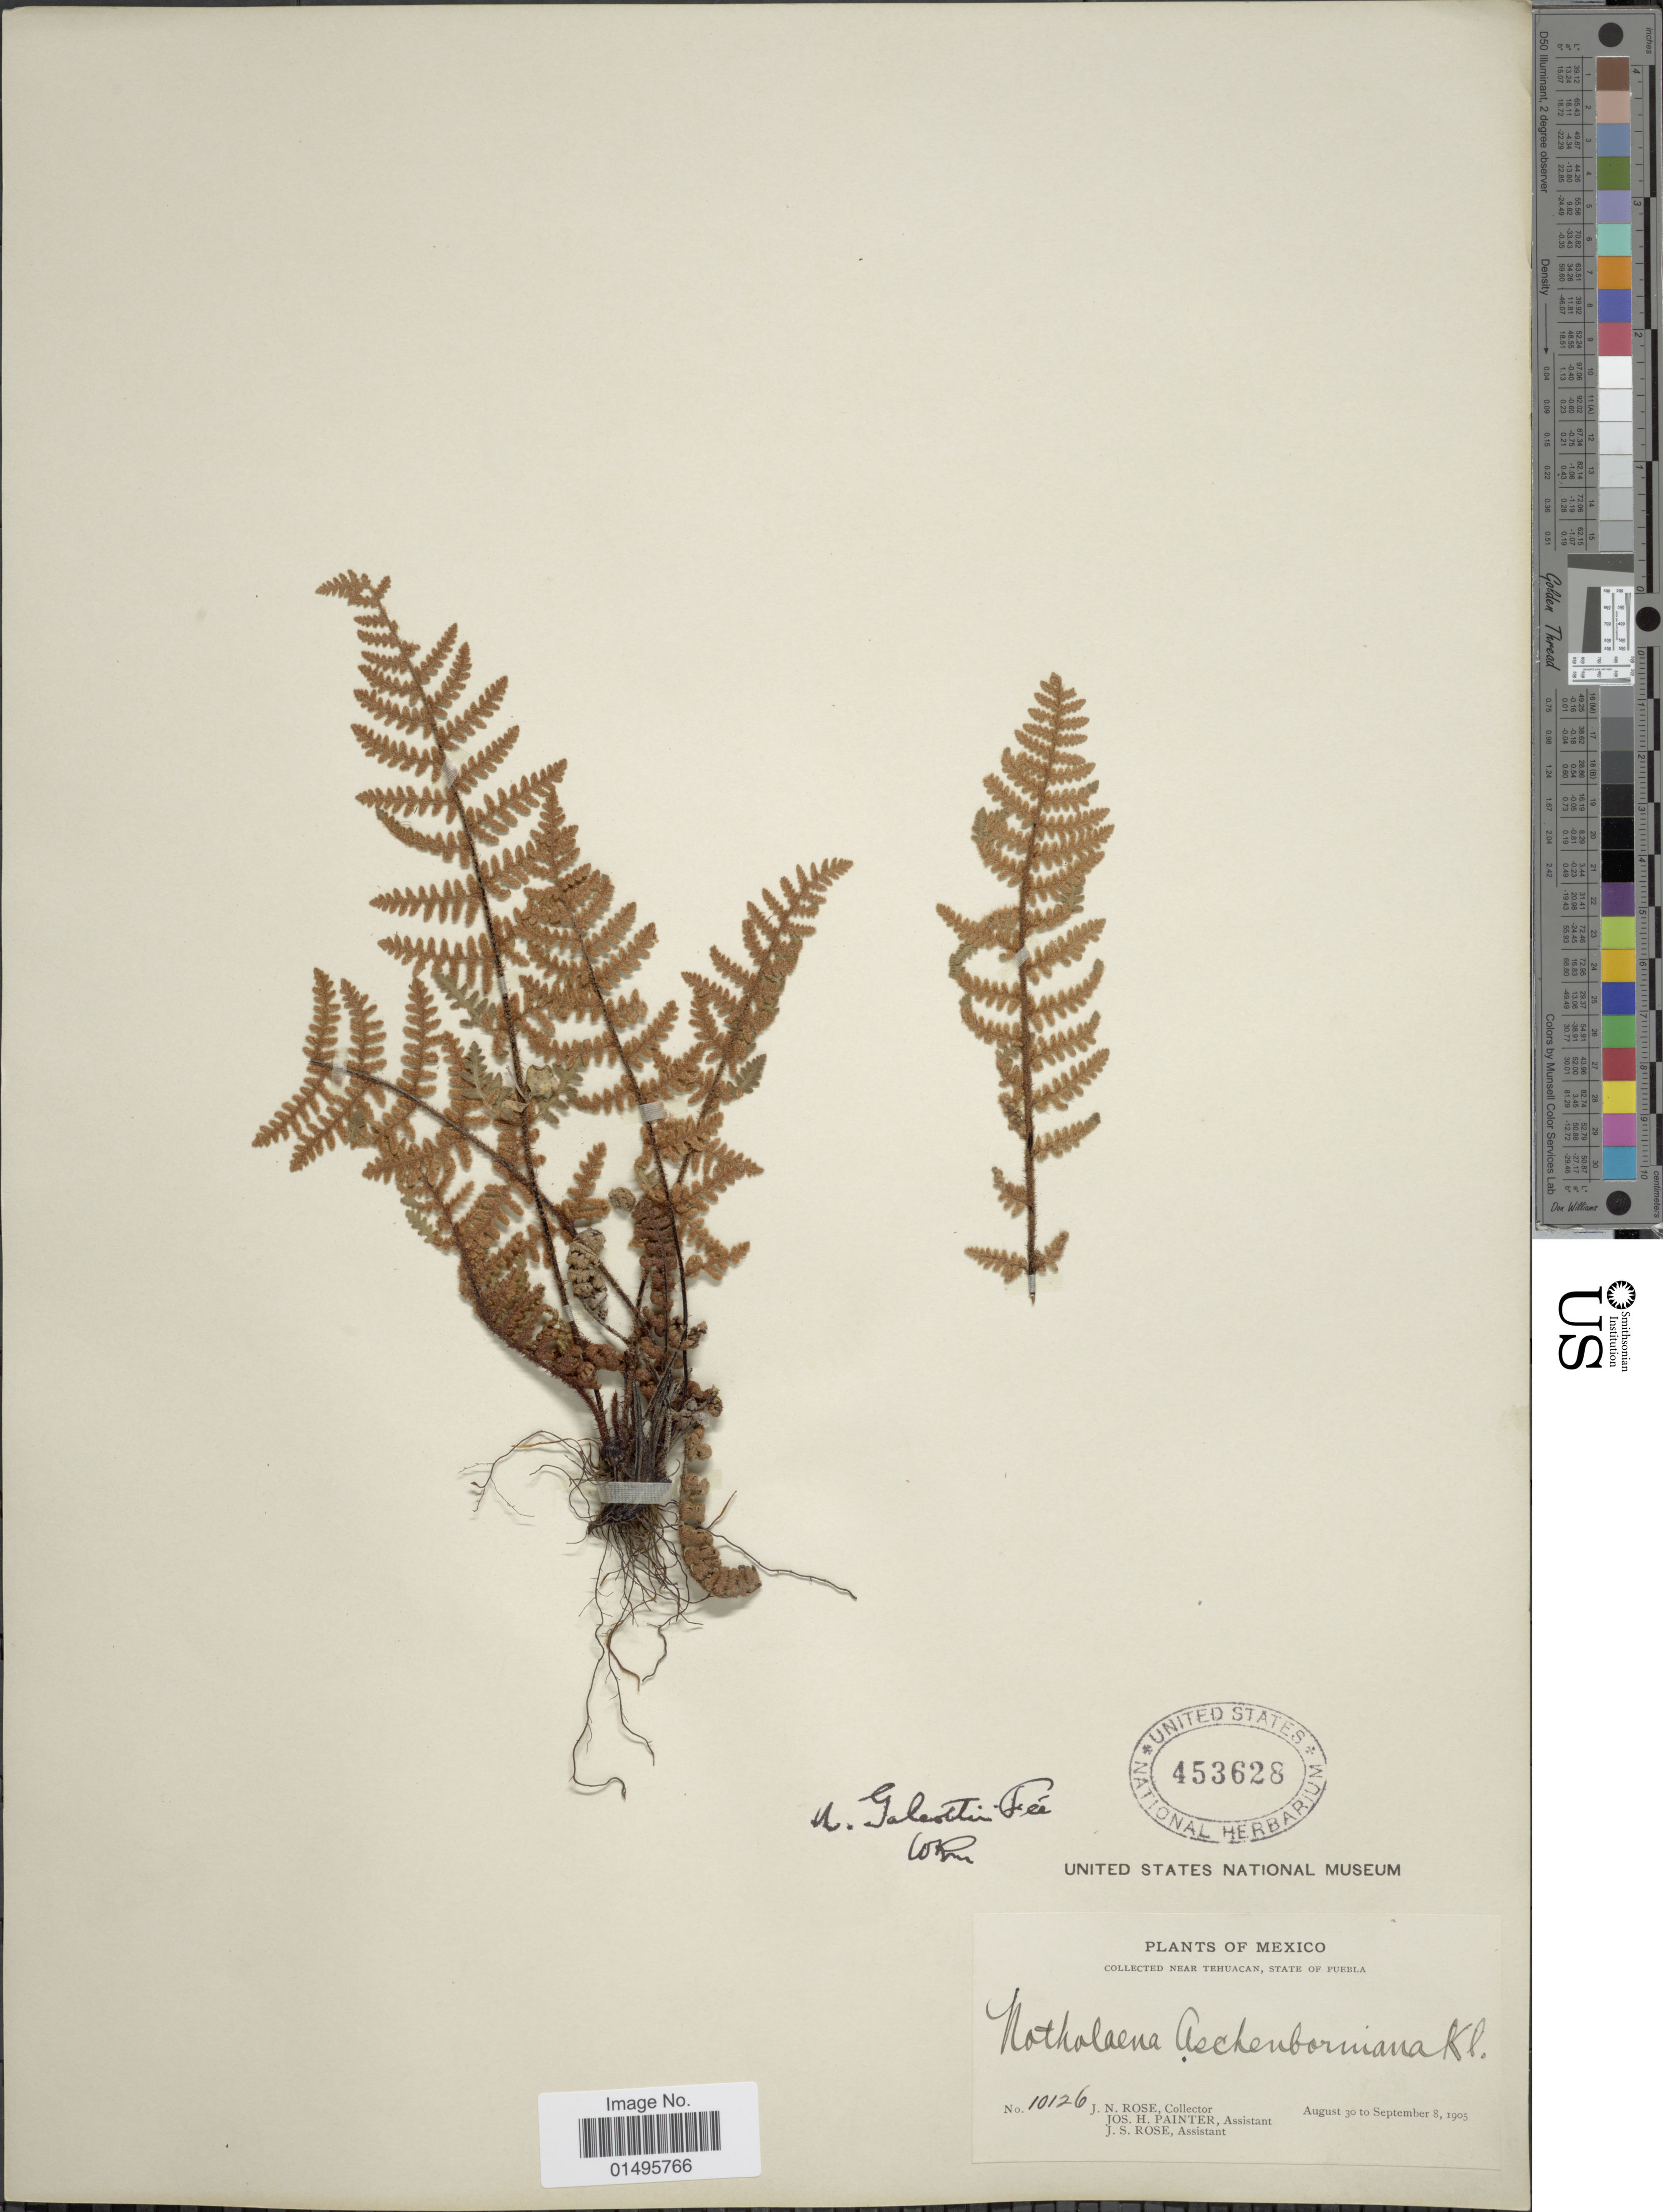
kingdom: Plantae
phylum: Tracheophyta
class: Polypodiopsida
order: Polypodiales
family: Pteridaceae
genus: Notholaena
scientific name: Notholaena galeottii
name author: Fée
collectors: J. N. Rose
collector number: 10126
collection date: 1905-08-30/1905-09-08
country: Mexico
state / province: Puebla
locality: Near Tehucan, state of Puebla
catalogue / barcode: US 453628